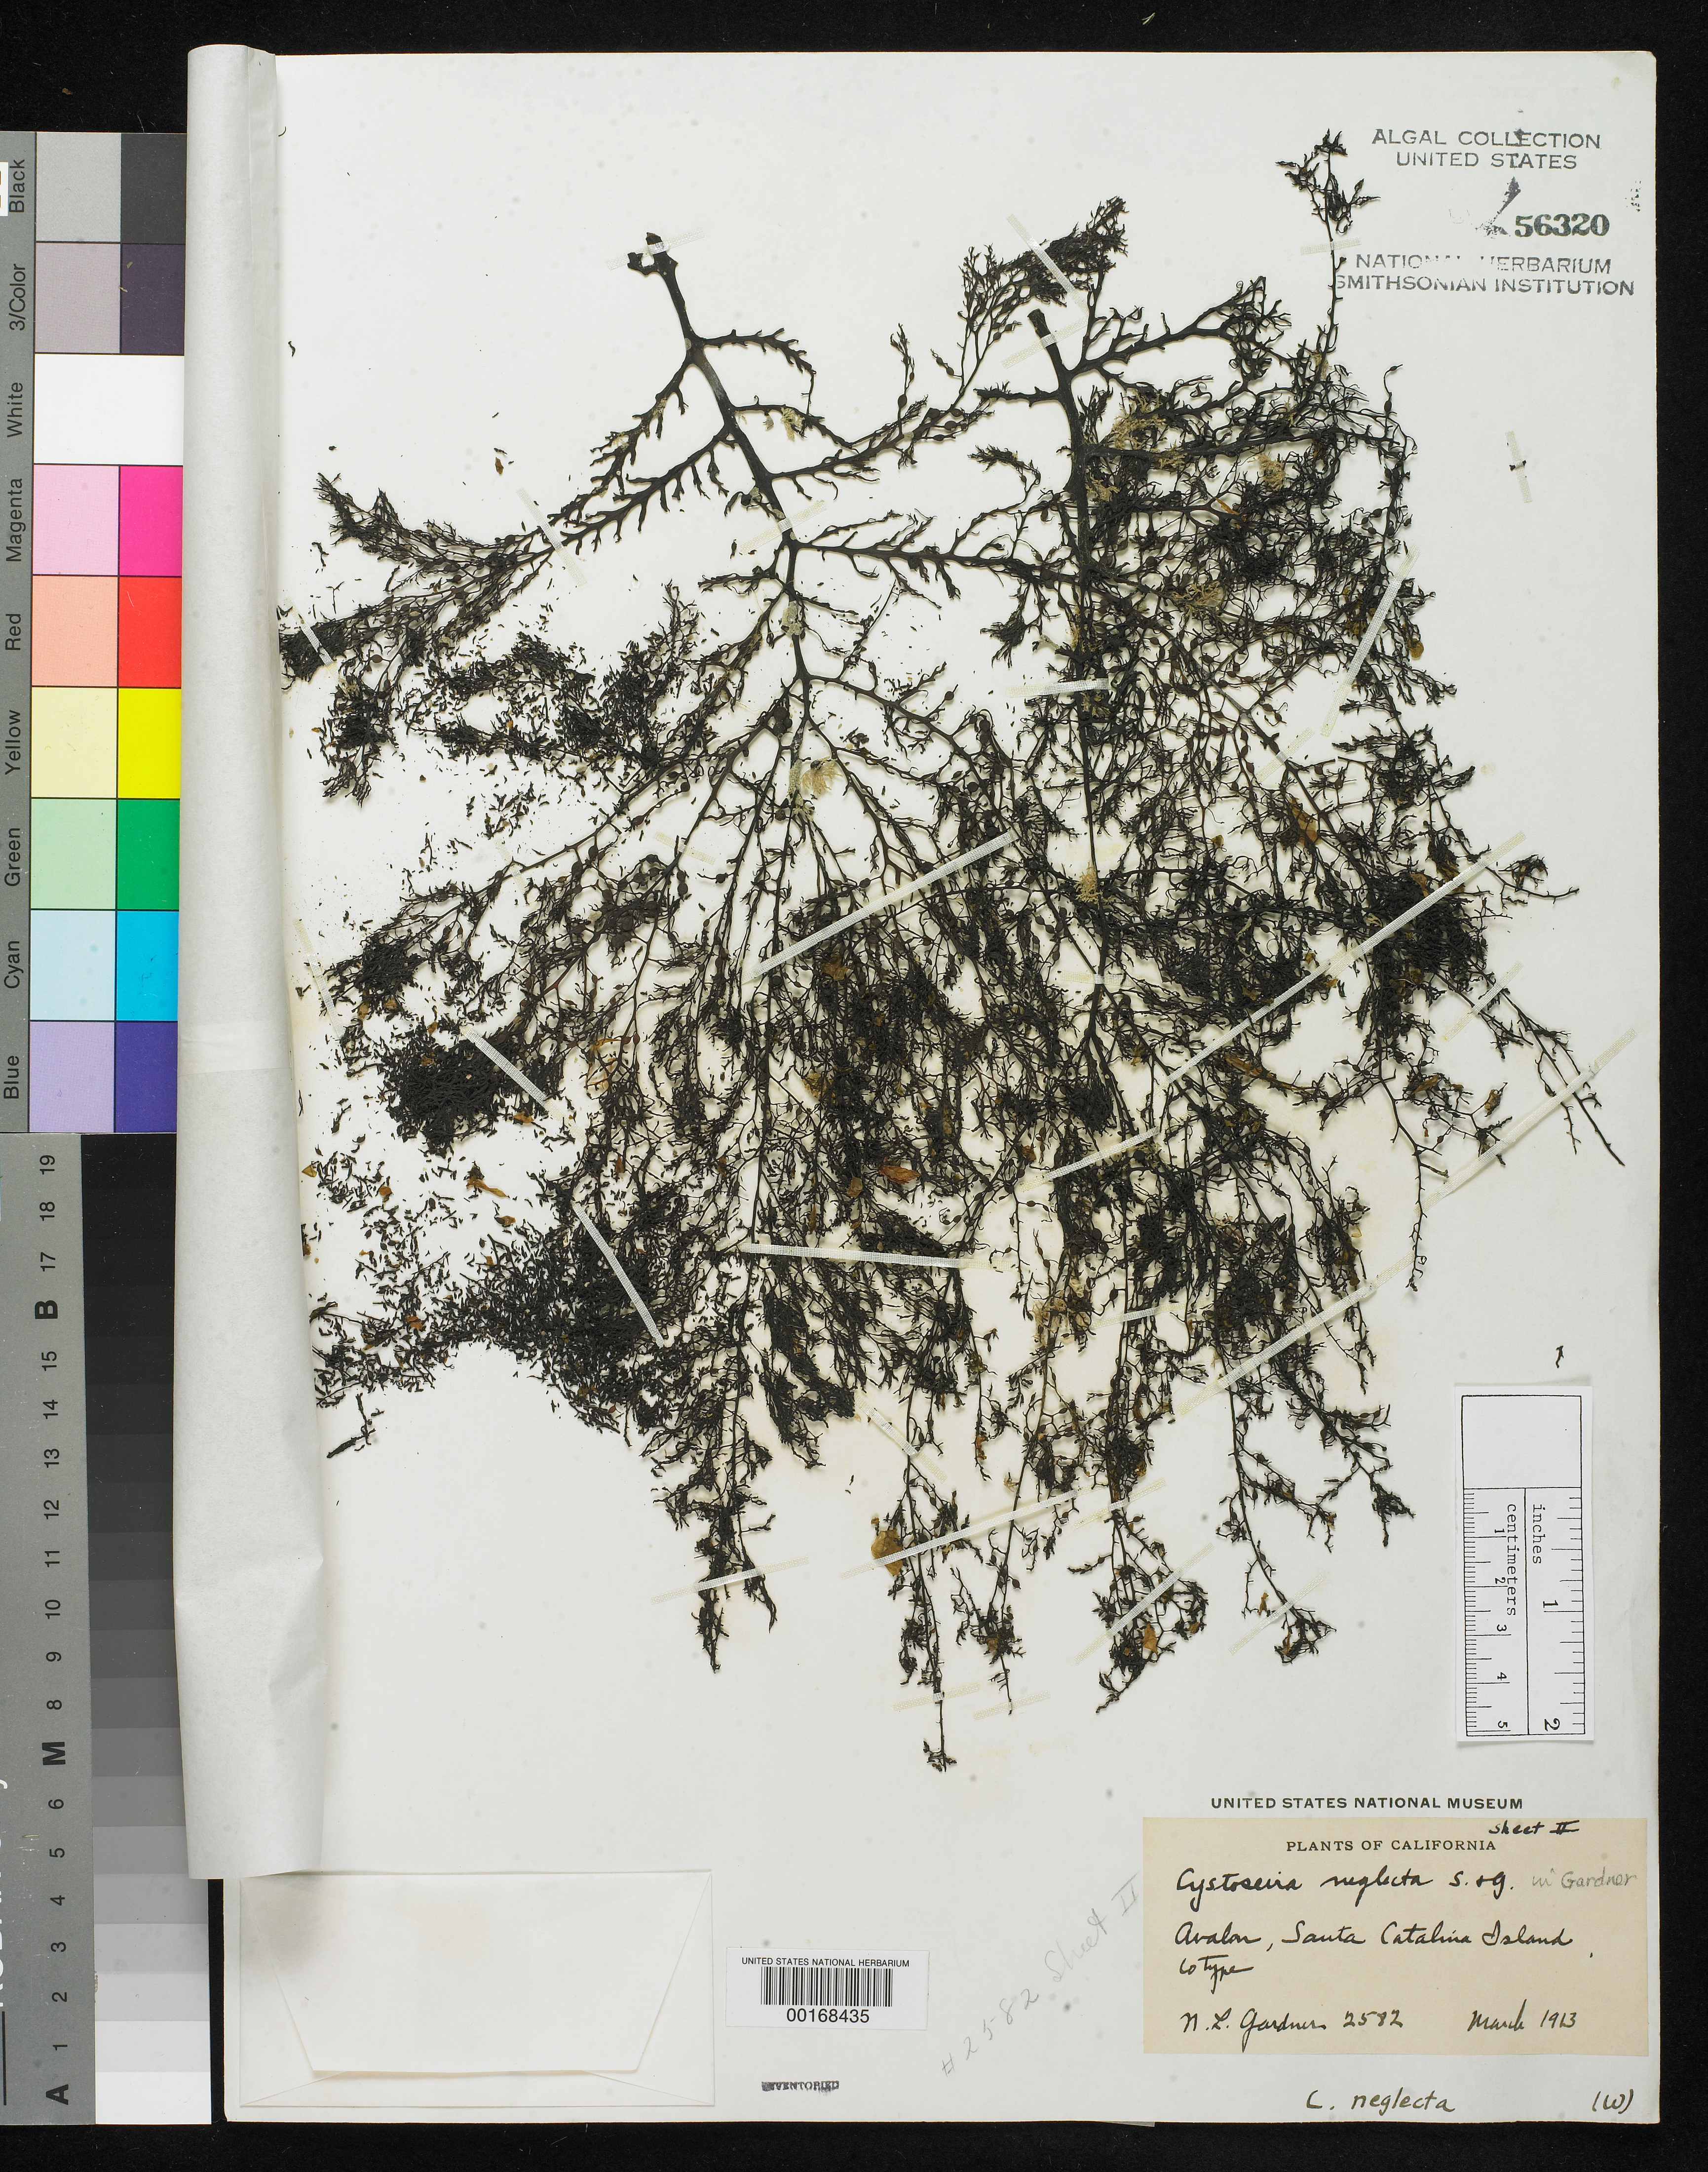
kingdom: Chromista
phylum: Ochrophyta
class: Phaeophyceae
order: Fucales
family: Sargassaceae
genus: Cystoseira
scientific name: Cystoseira neglecta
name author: Setch. & N.L. Gardner in N.L. Gardner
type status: Isotype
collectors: N. Gardner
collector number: NLG 2582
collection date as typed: Mar 1913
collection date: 1913-03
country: United States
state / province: California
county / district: Los Angeles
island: Santa Catalina Island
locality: Avalon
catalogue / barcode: US 56320